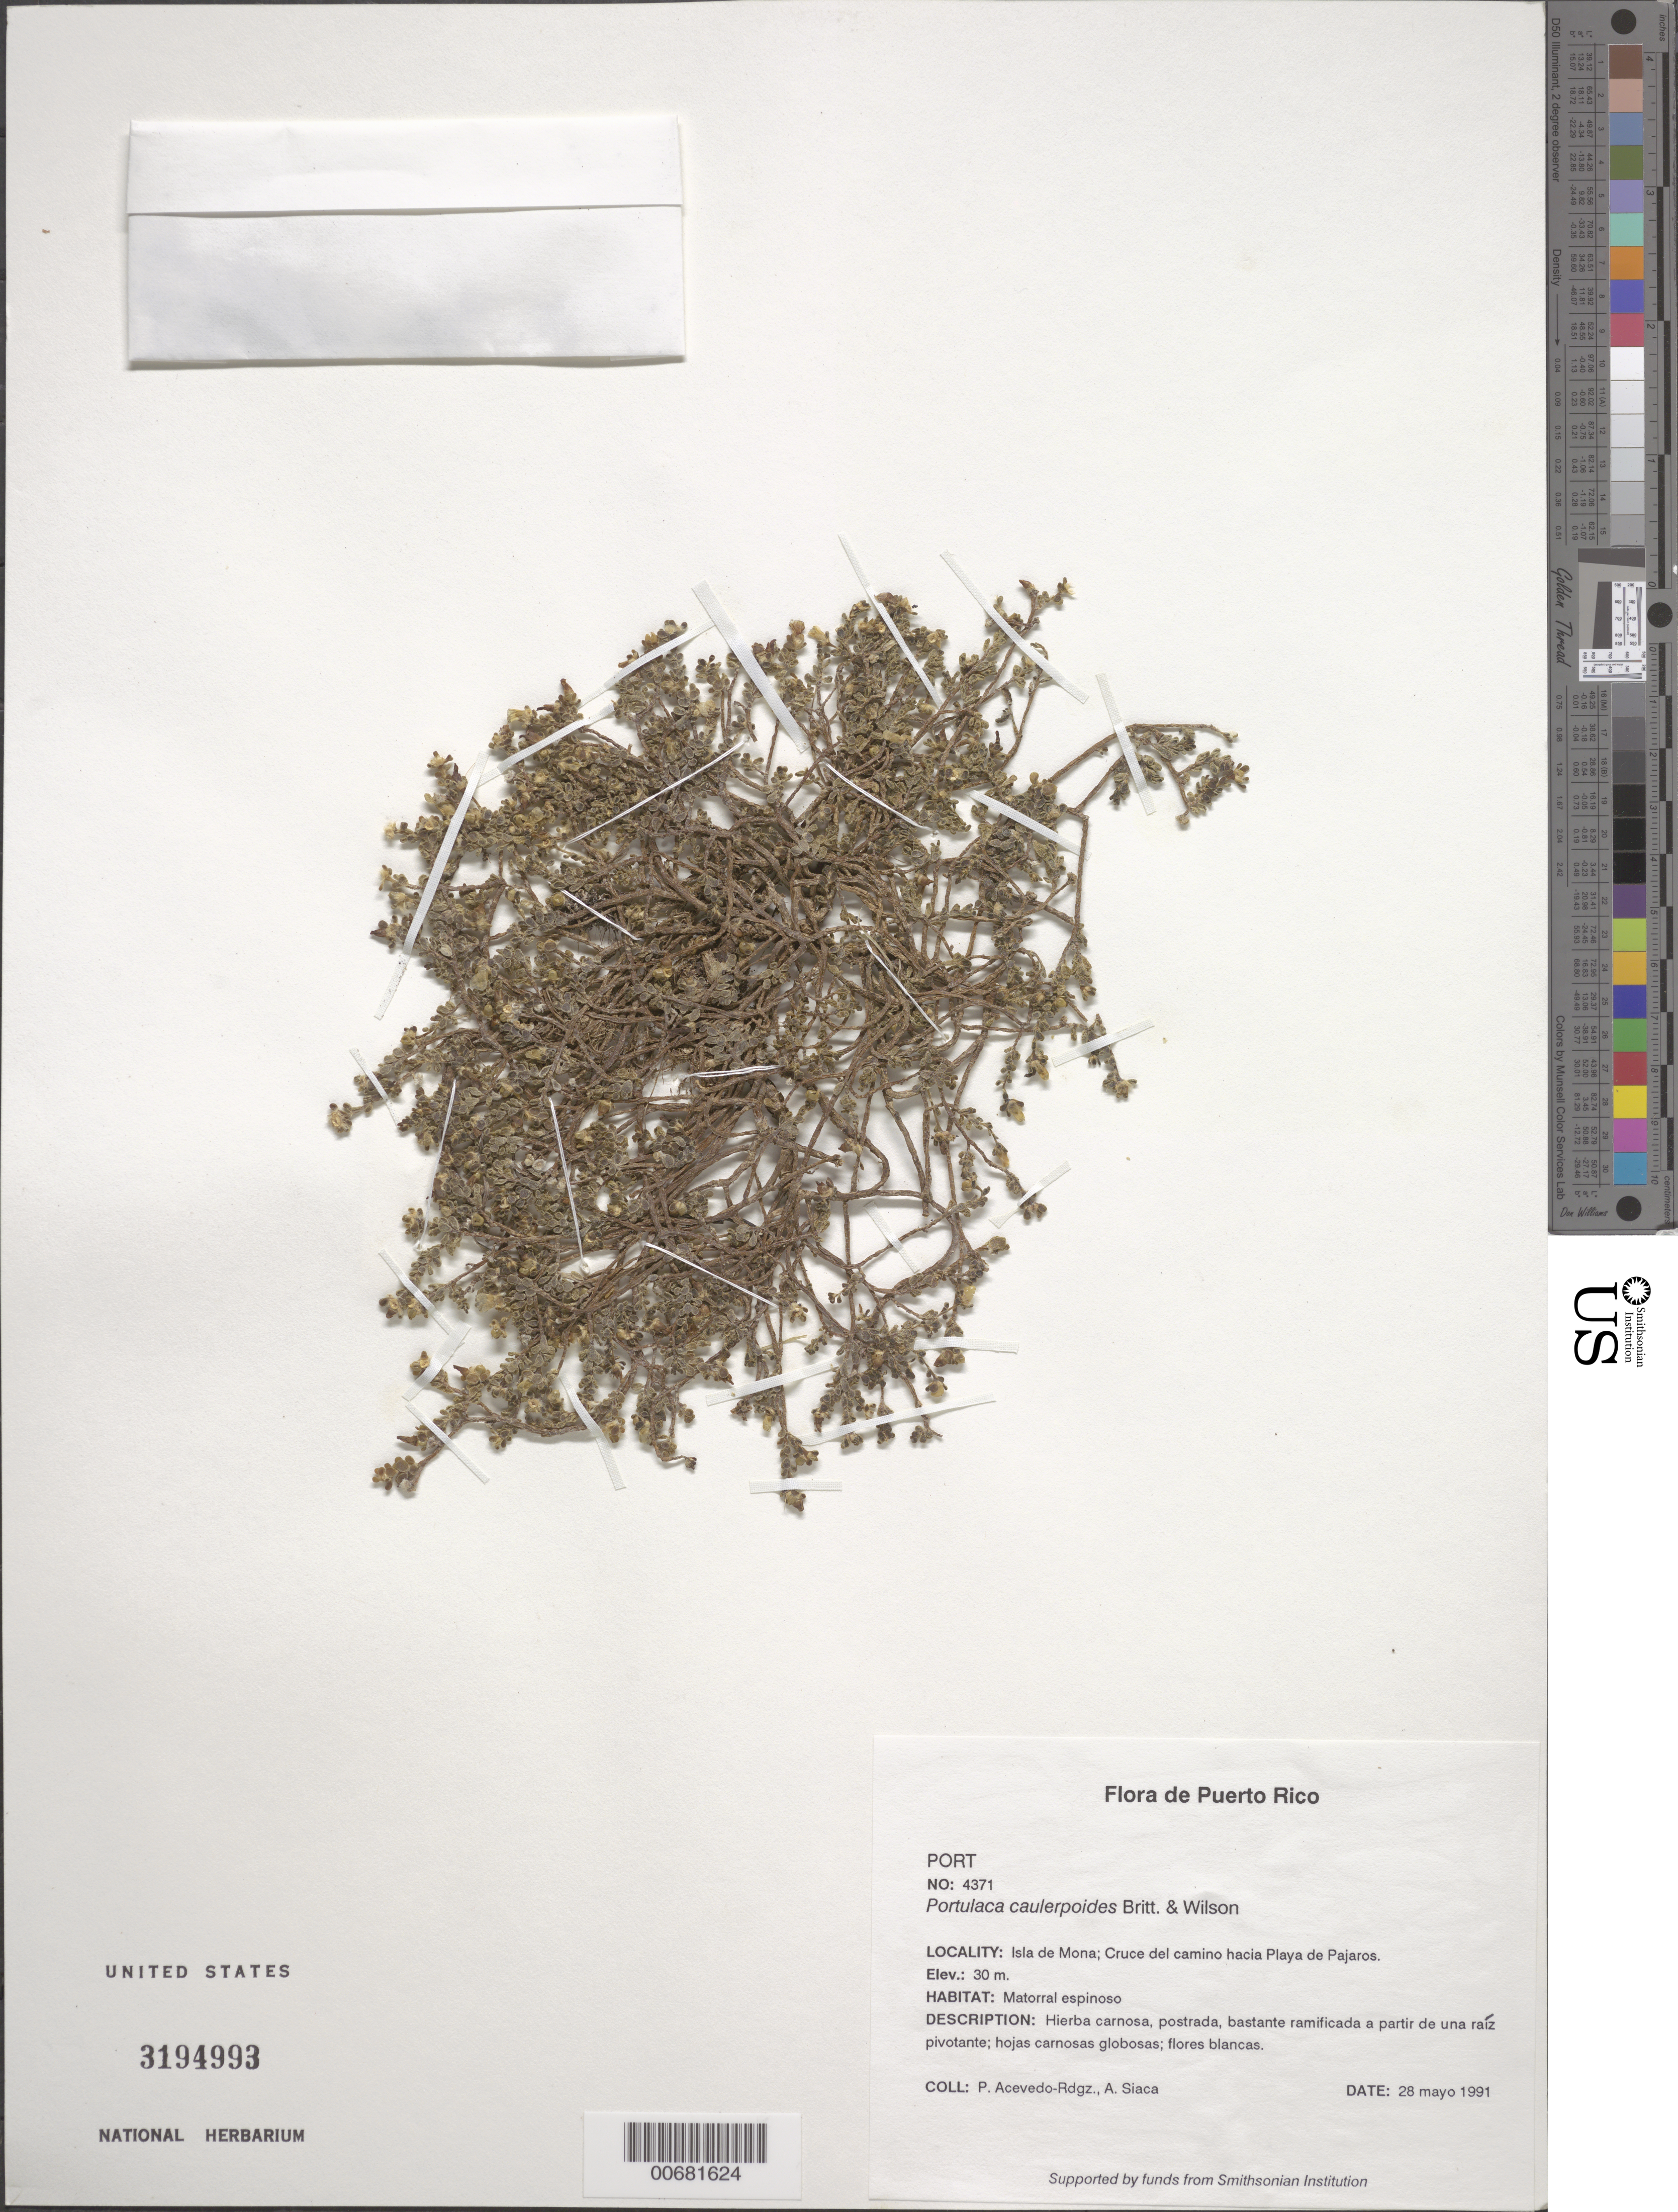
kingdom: Plantae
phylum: Tracheophyta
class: Magnoliopsida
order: Caryophyllales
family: Portulacaceae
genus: Portulaca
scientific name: Portulaca caulerpoides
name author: Britton & P. Wilson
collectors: P. Acevedo-Rodr. & A. Siaca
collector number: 4371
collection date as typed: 28 May 1991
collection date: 1991-05-28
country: Puerto Rico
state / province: Mayaguëz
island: Mona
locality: Isla de Mona; Cruce del camino hacia Playa de Pajaros.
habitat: Matorral espinoso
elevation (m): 30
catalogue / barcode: US 3194993